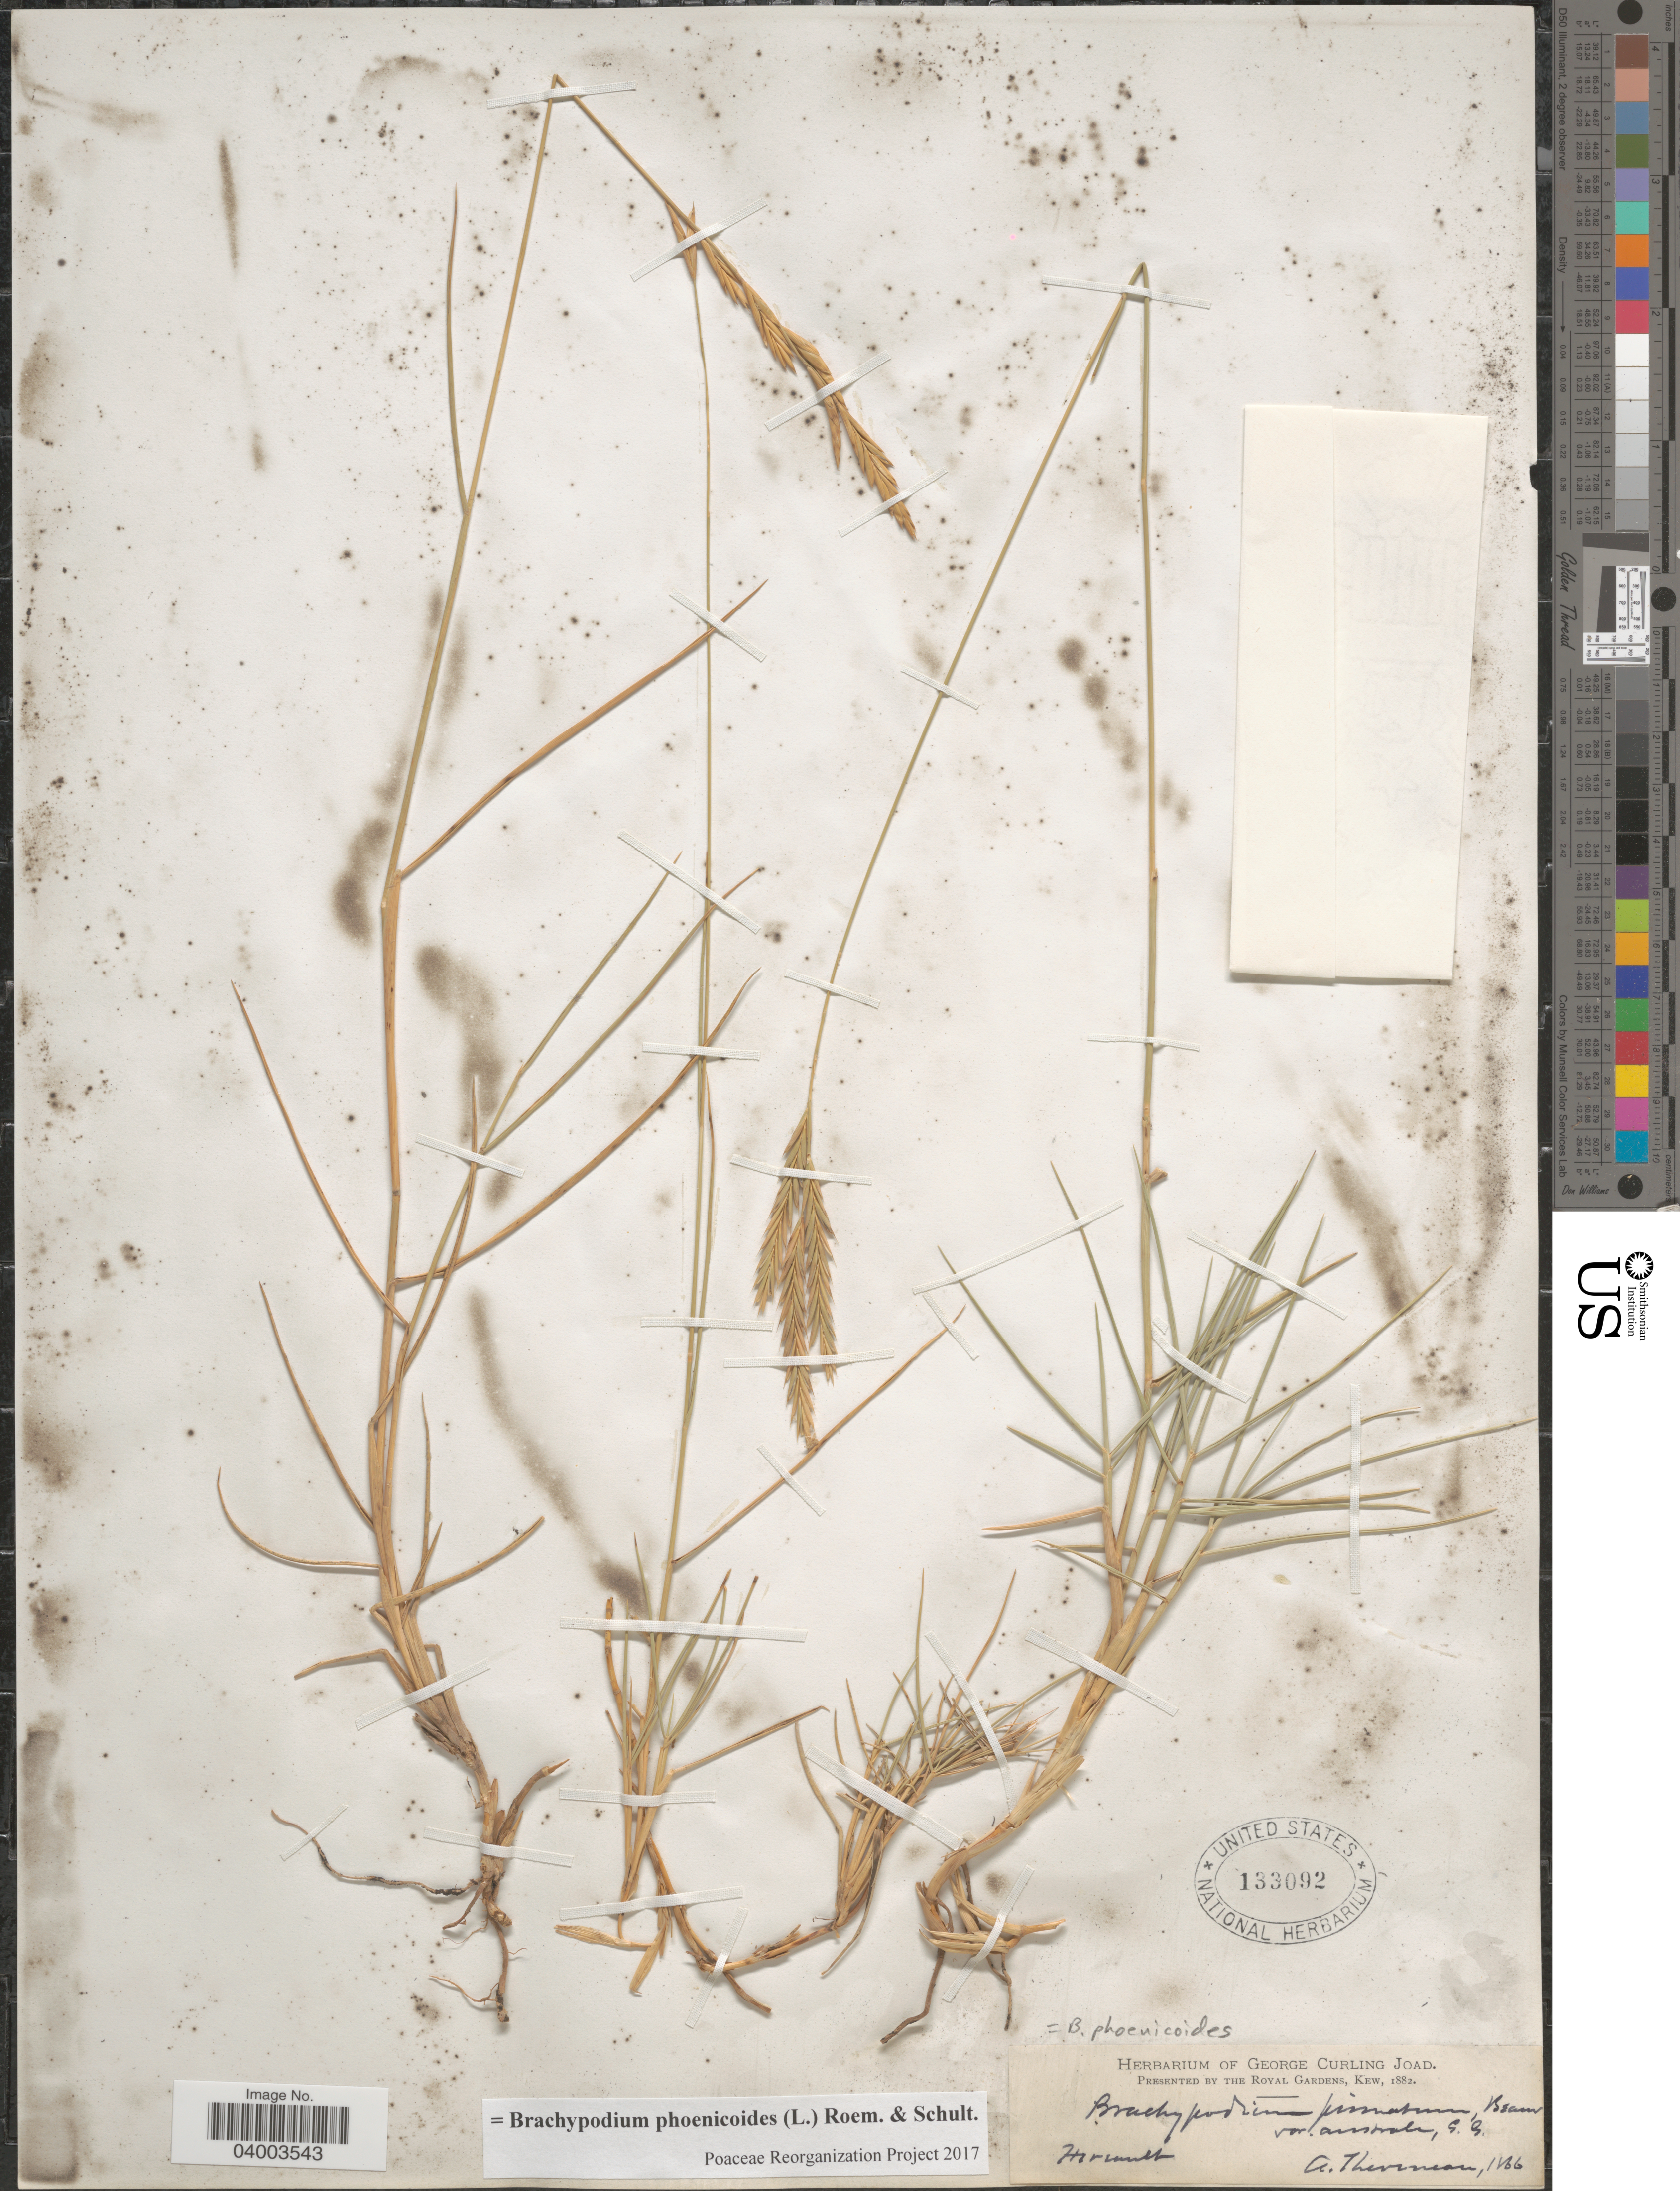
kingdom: Plantae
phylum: Tracheophyta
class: Liliopsida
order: Poales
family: Poaceae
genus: Brachypodium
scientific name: Brachypodium phoenicoides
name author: (L.) Roem. & Schult.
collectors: A. Theveneau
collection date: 1866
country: France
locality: Herault.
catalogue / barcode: US 133092